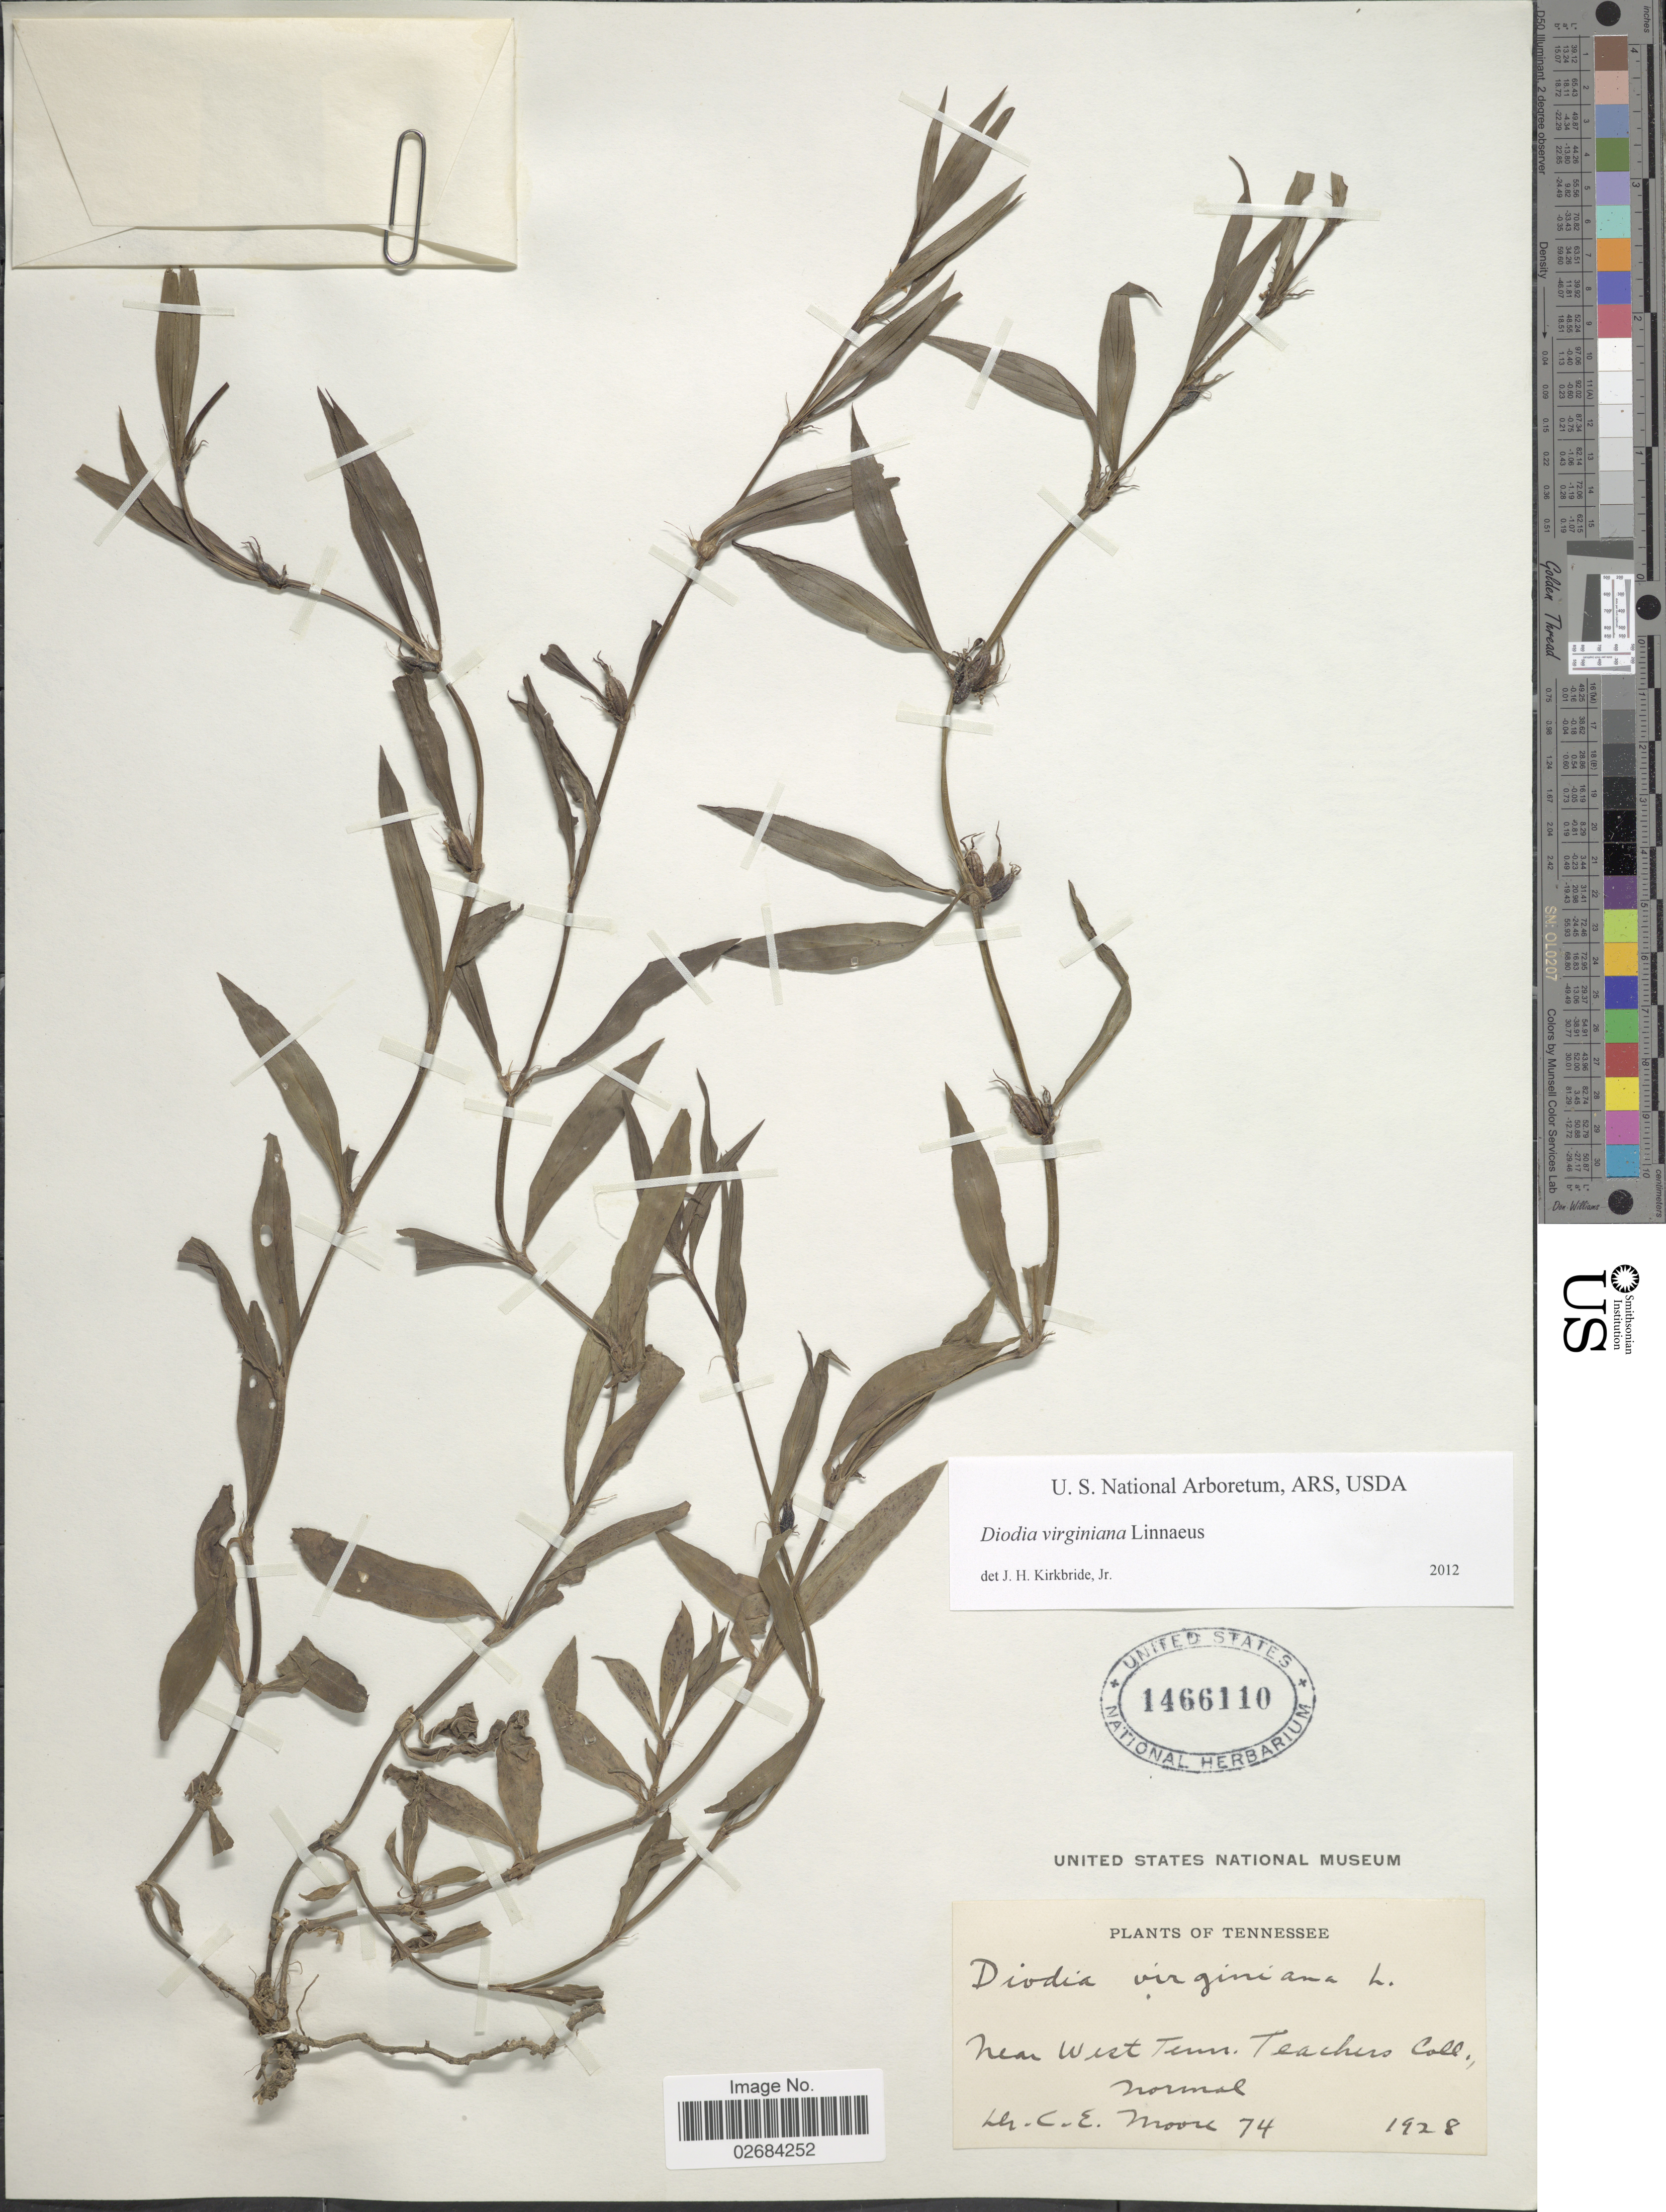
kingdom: Plantae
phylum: Tracheophyta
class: Magnoliopsida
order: Gentianales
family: Rubiaceae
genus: Diodia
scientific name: Diodia virginiana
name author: L.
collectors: C. Moore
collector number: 74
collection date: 1828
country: United States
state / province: Tennessee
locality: Near West Tenn. Teachers Coll.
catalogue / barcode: US 1466110